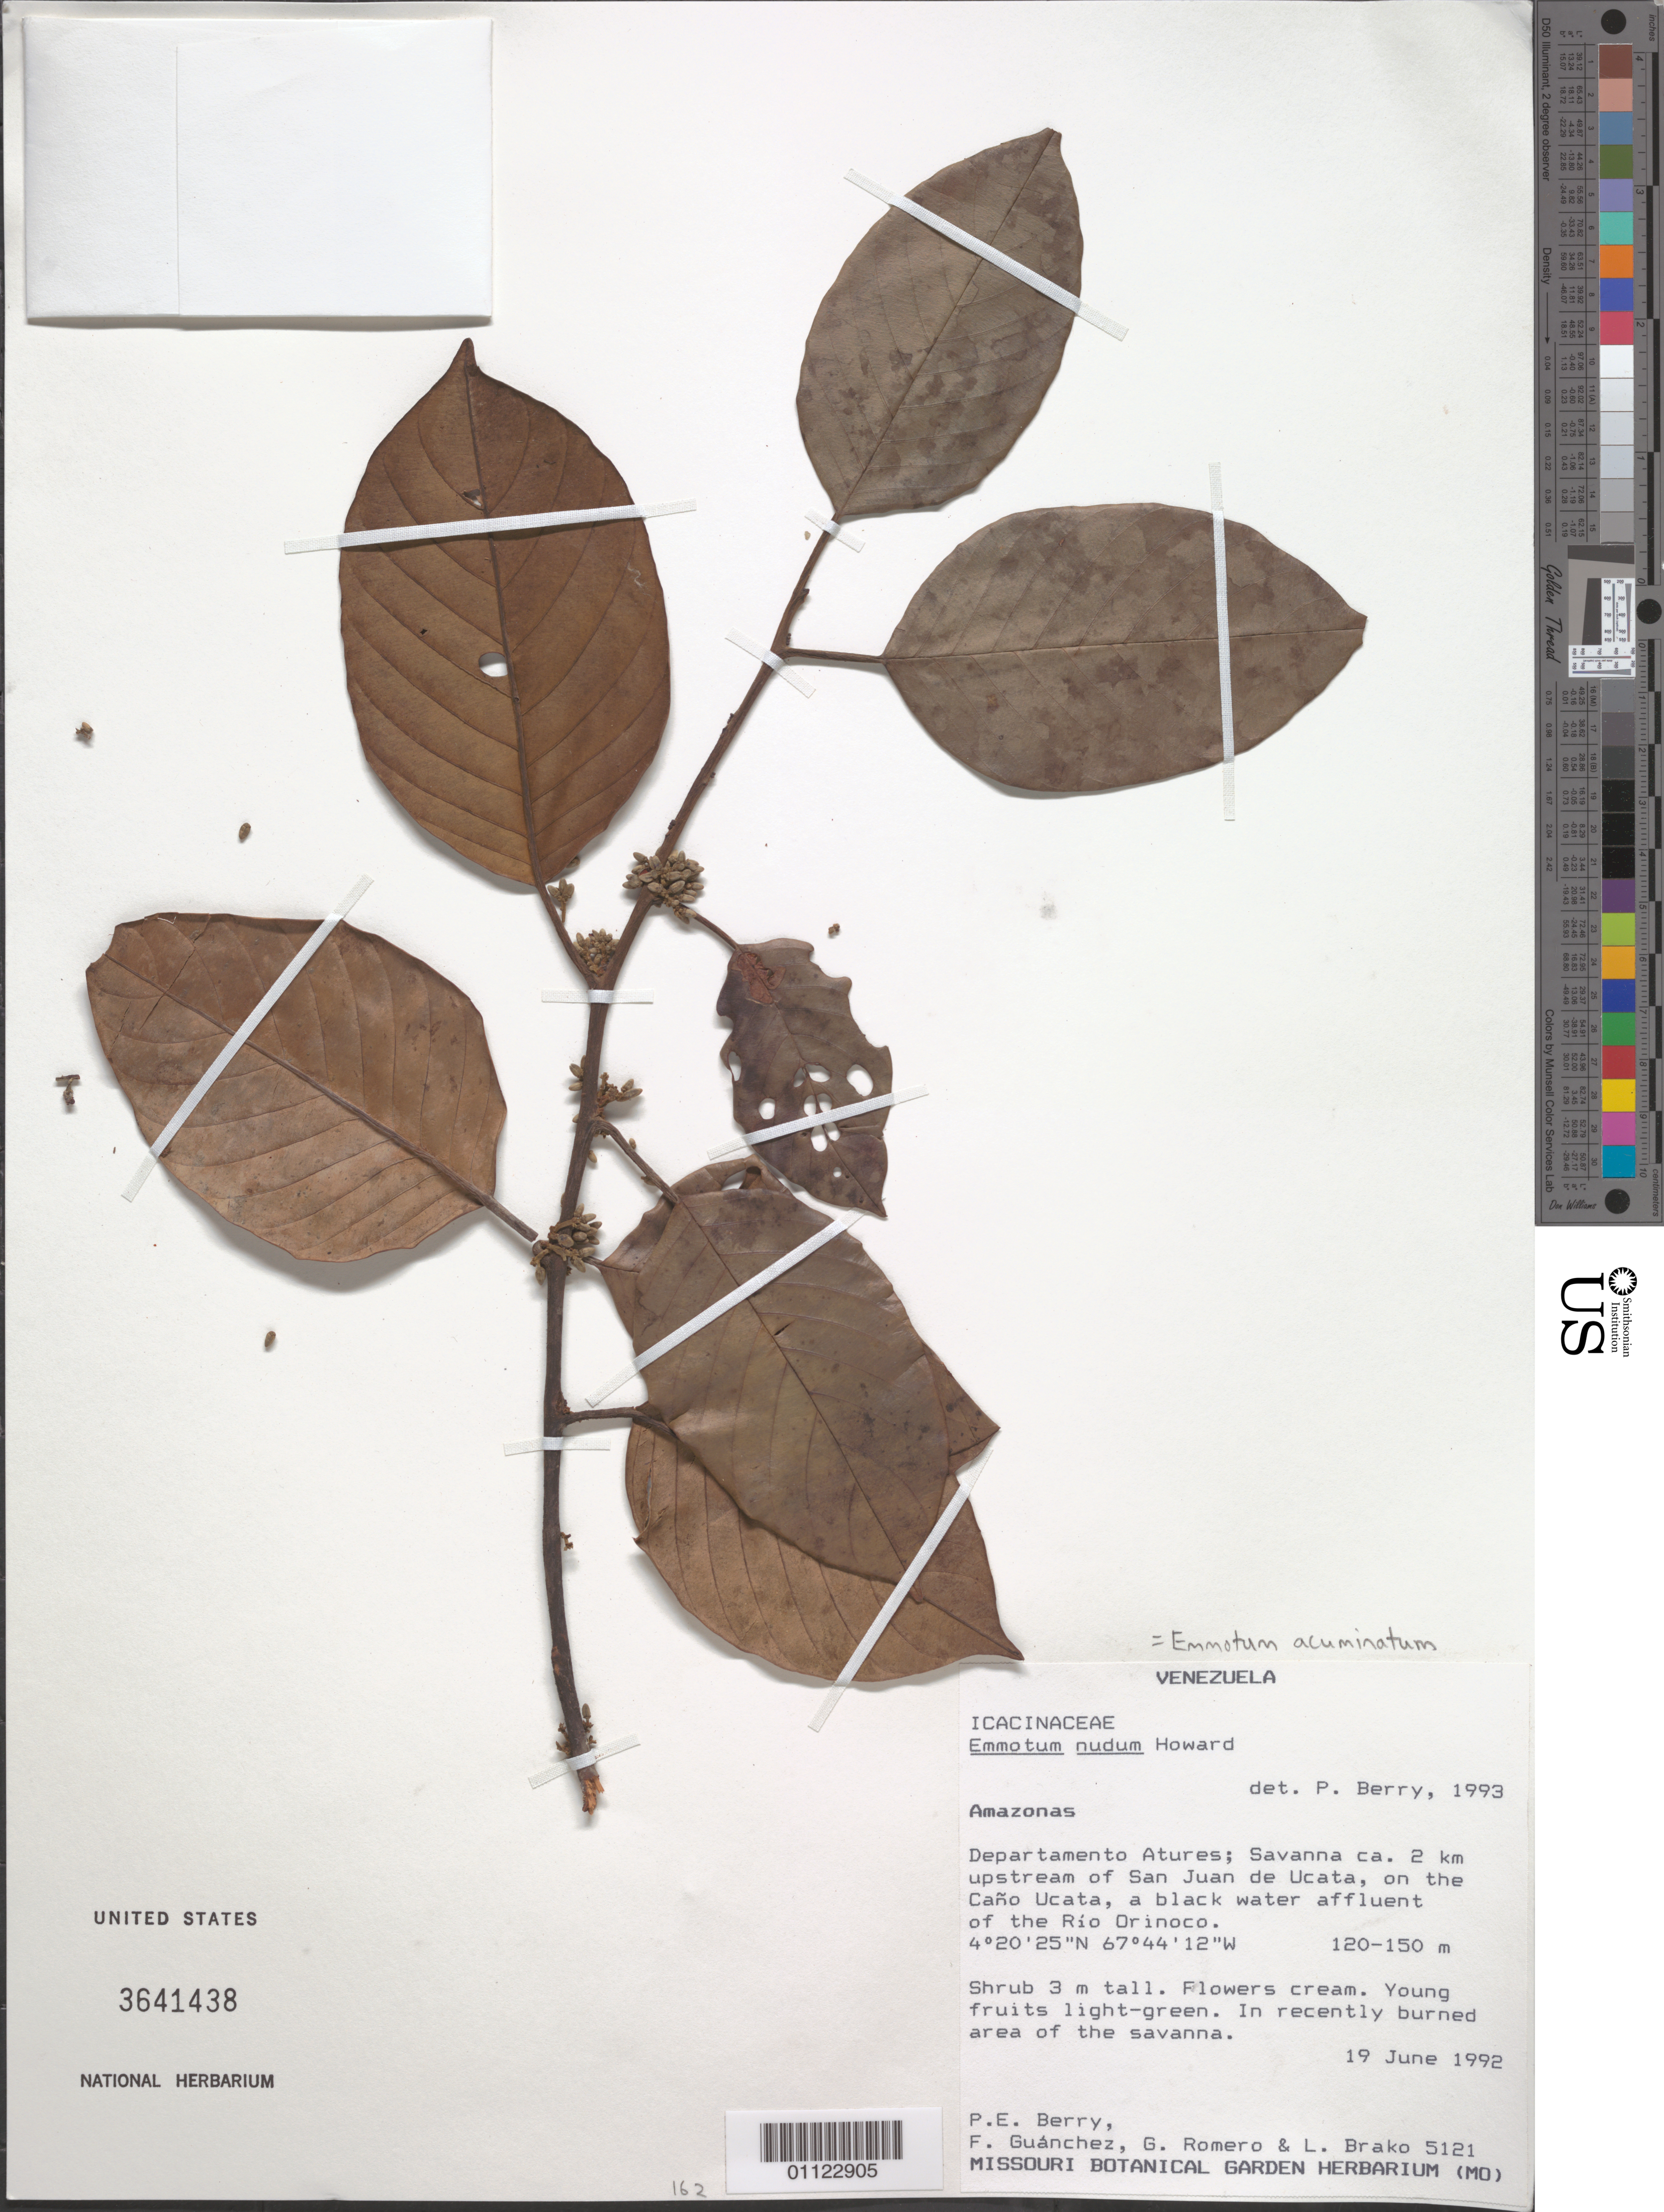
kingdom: Plantae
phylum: Tracheophyta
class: Magnoliopsida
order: Metteniusales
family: Metteniusaceae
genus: Emmotum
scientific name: Emmotum nudum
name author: R.A. Howard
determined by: Berry, P. E., (WIS), University of Wisconsin - Madison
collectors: P. E. Berry, F. Guánchez M., G. A. Romero & L. Brako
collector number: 5121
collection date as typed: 19-Jun-92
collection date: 1992-06-19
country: Venezuela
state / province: Amazonas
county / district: Atures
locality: San Juan de Ucata, ca. 2 km upstream on the Caño Ucata, affluent of the Río Orinoco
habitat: Recently burned area of savanna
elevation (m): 120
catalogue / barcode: US 3641438